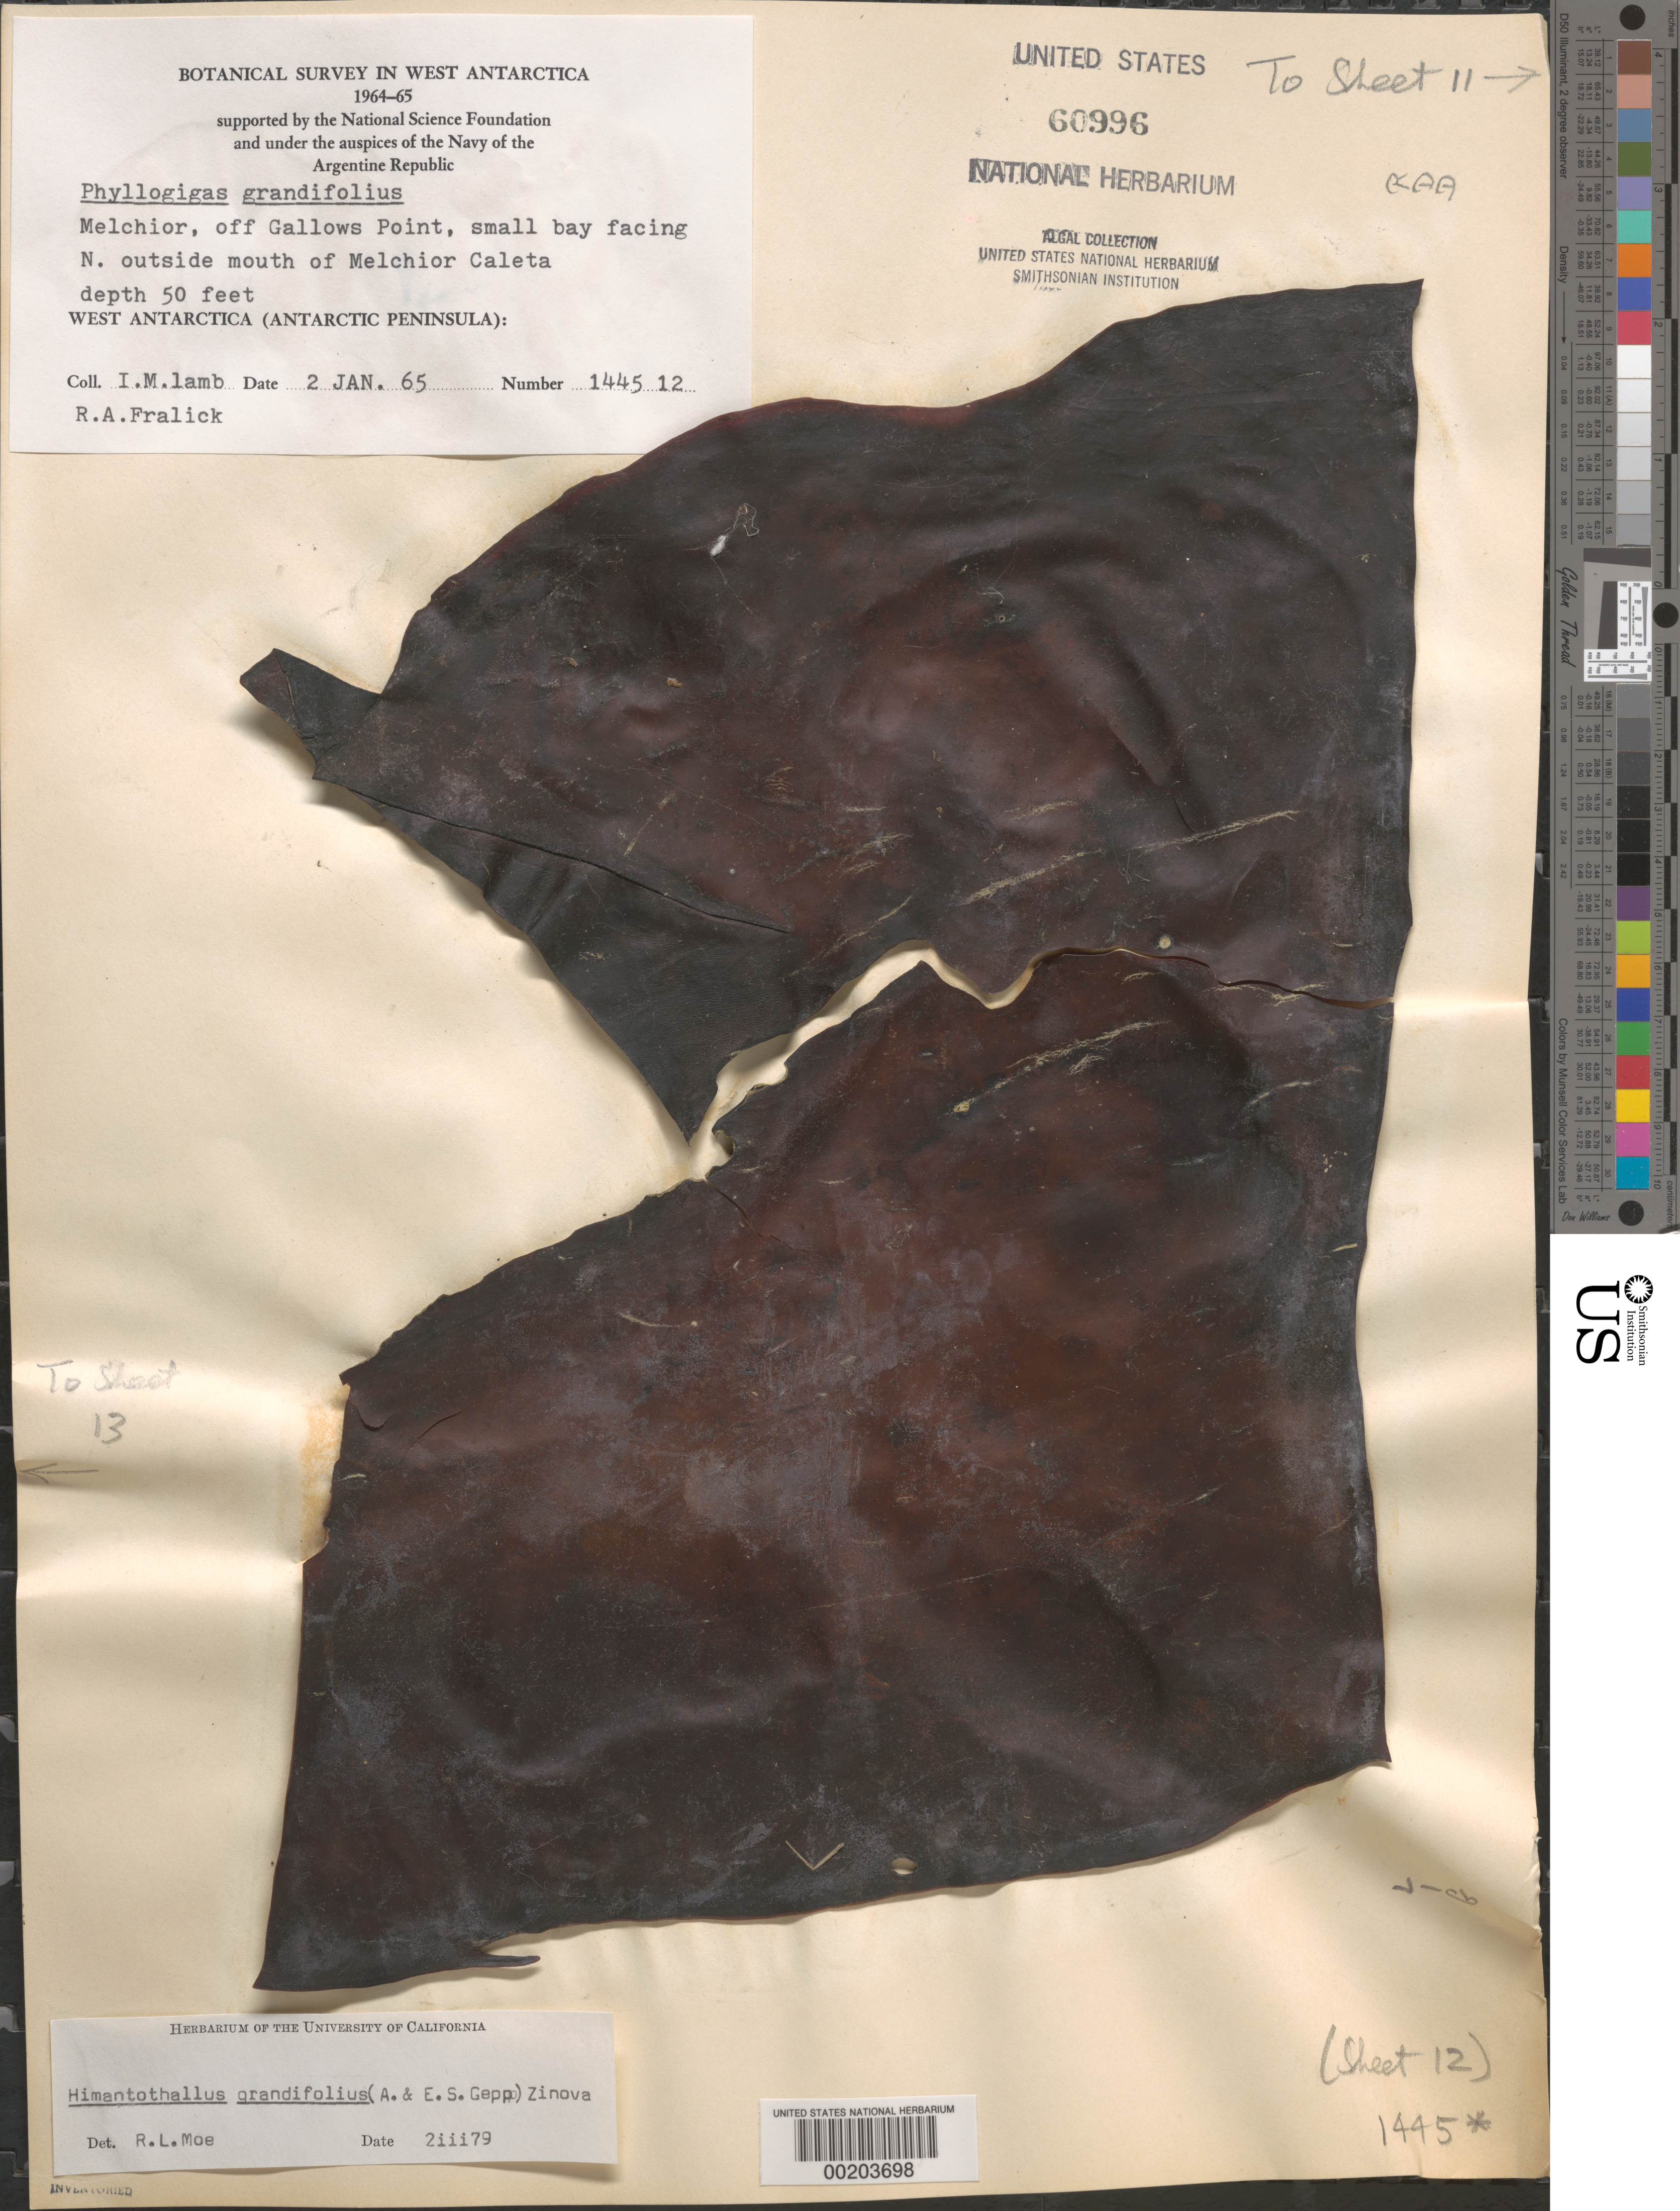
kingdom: Chromista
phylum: Ochrophyta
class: Phaeophyceae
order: Desmarestiales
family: Desmarestiaceae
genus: Himantothallus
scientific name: Himantothallus grandifolius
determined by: Moe, R. L.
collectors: I. M. Lamb & R. Fralick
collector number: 1445-12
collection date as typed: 02 Jan 1965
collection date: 1965-01-02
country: Antarctica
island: Gamma Island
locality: Off Gallows Point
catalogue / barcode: US 60996